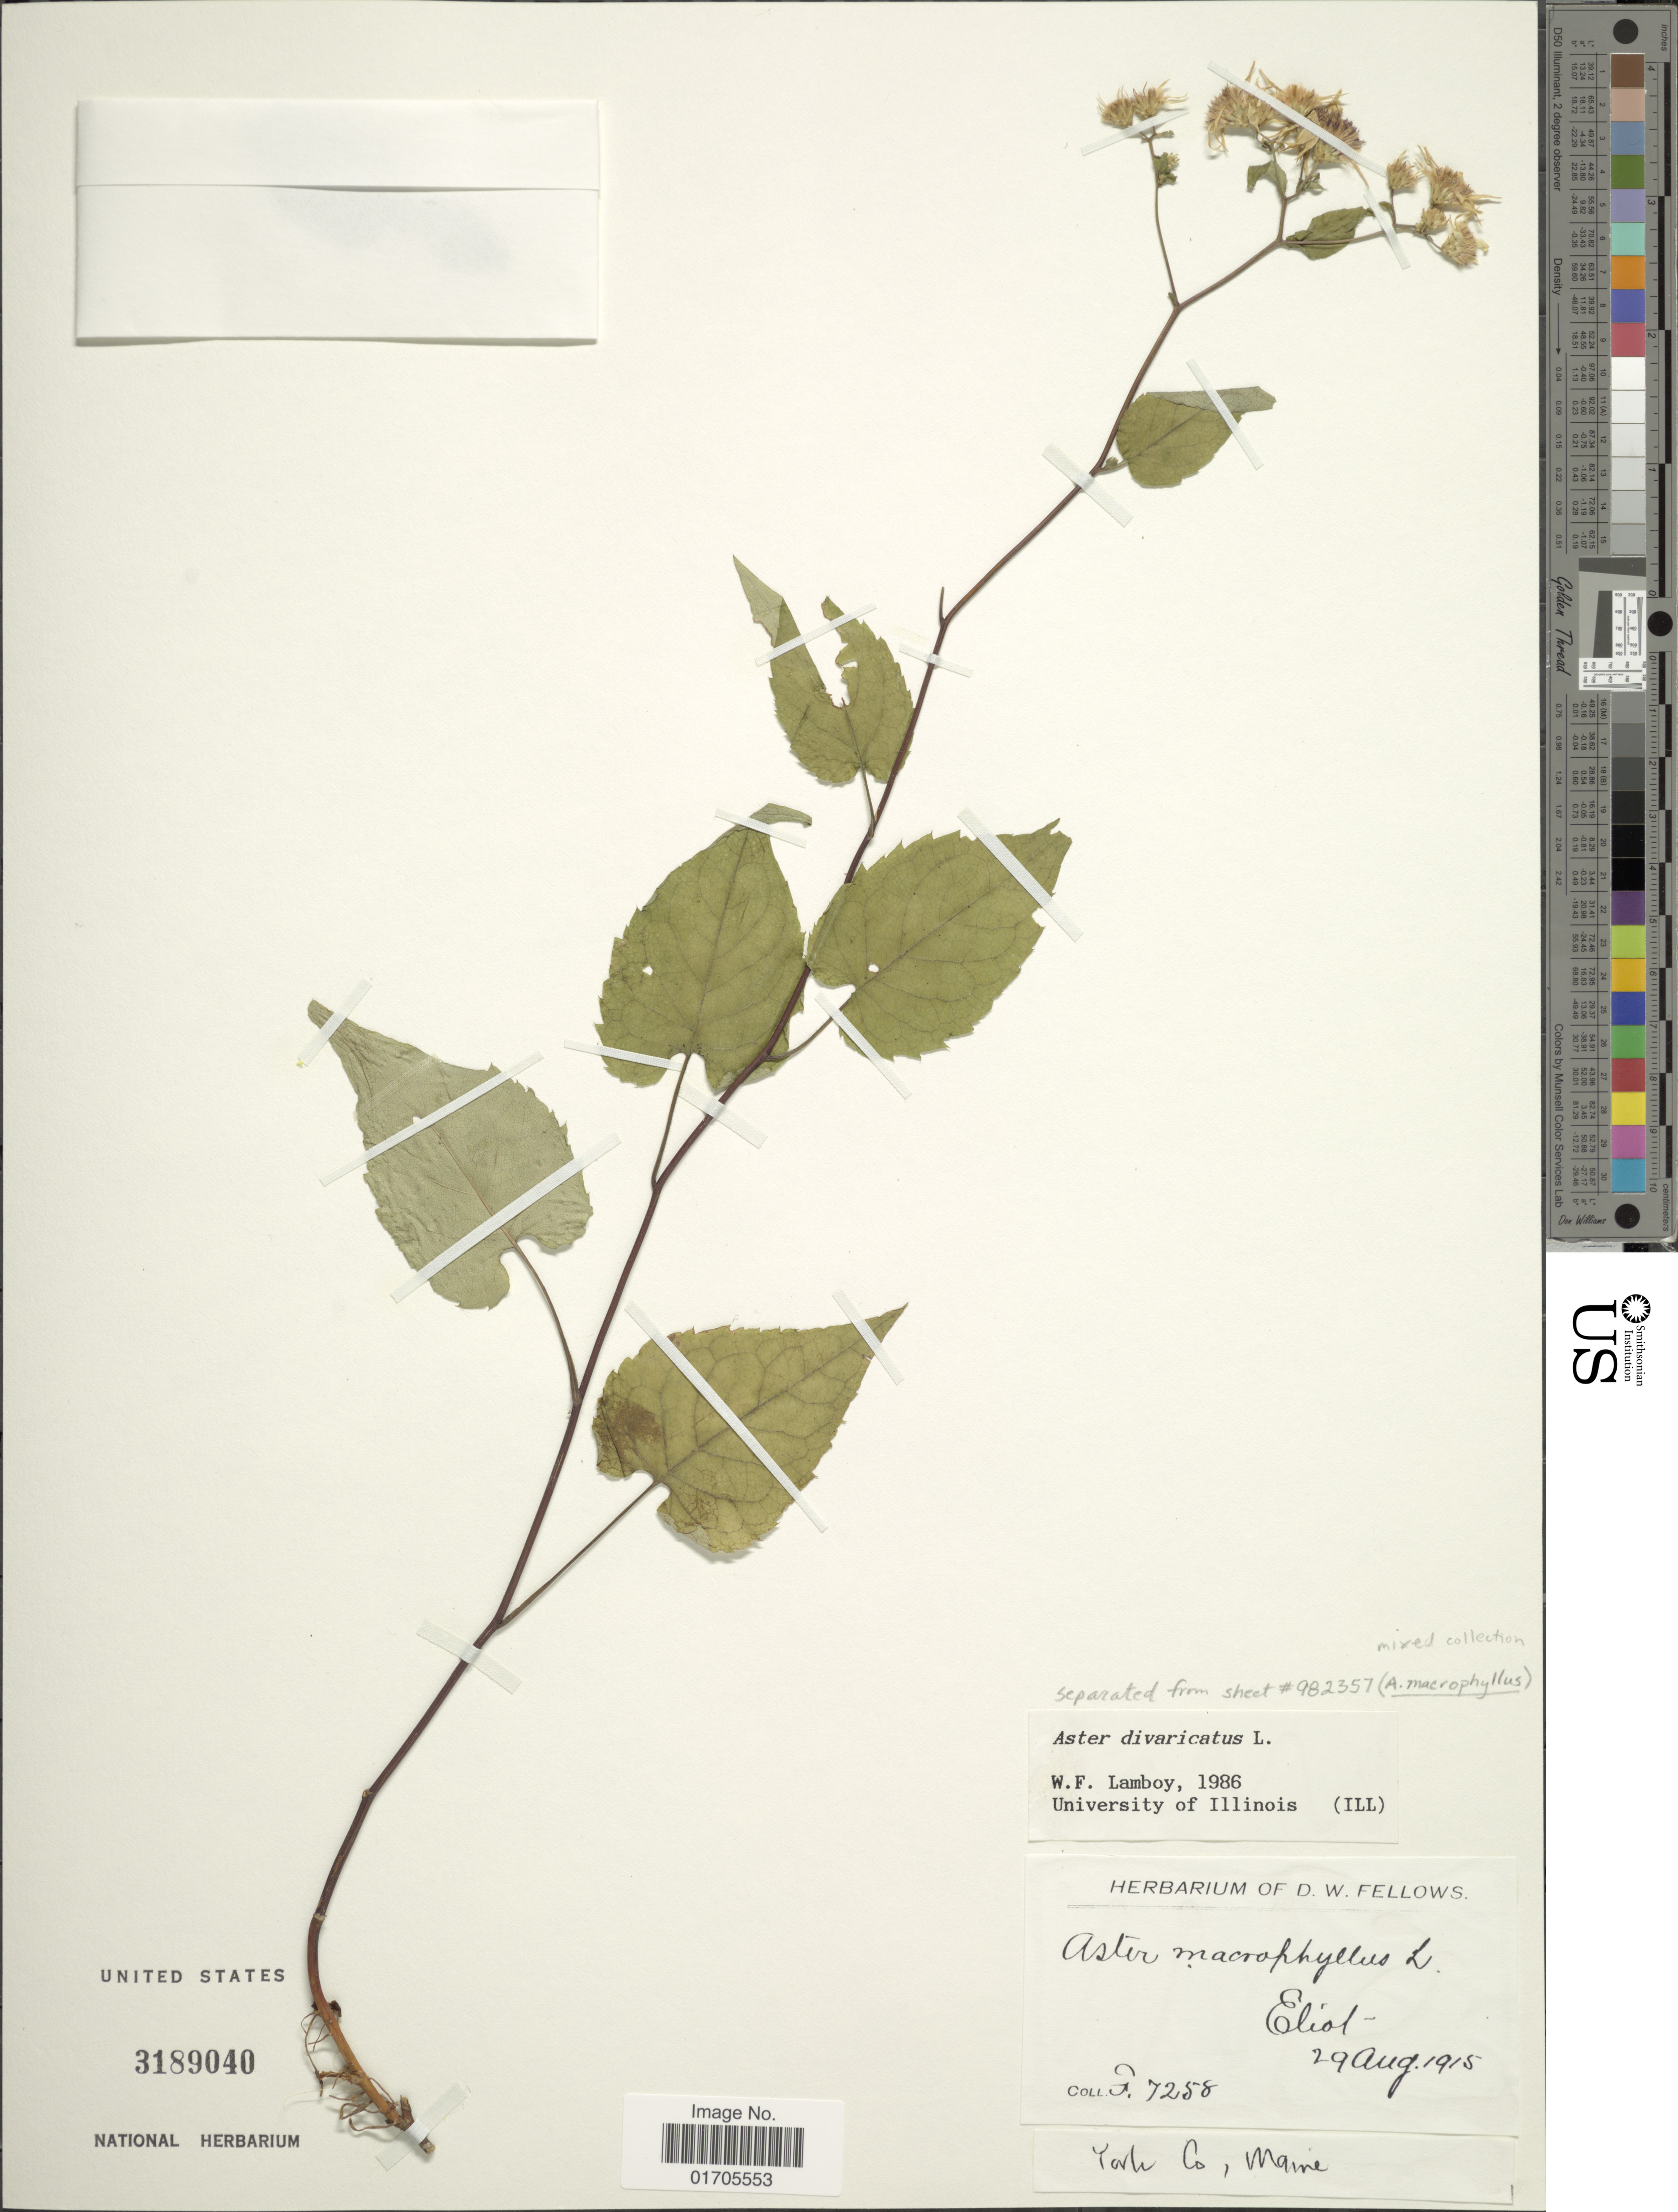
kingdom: Plantae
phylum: Tracheophyta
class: Magnoliopsida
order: Asterales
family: Asteraceae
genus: Eurybia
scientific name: Eurybia divaricata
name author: (L.) G.L. Nesom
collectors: D. W. Fellows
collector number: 7258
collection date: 1915-08-29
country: United States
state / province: Maine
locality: Eliot. Fork Co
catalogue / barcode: US 3189040